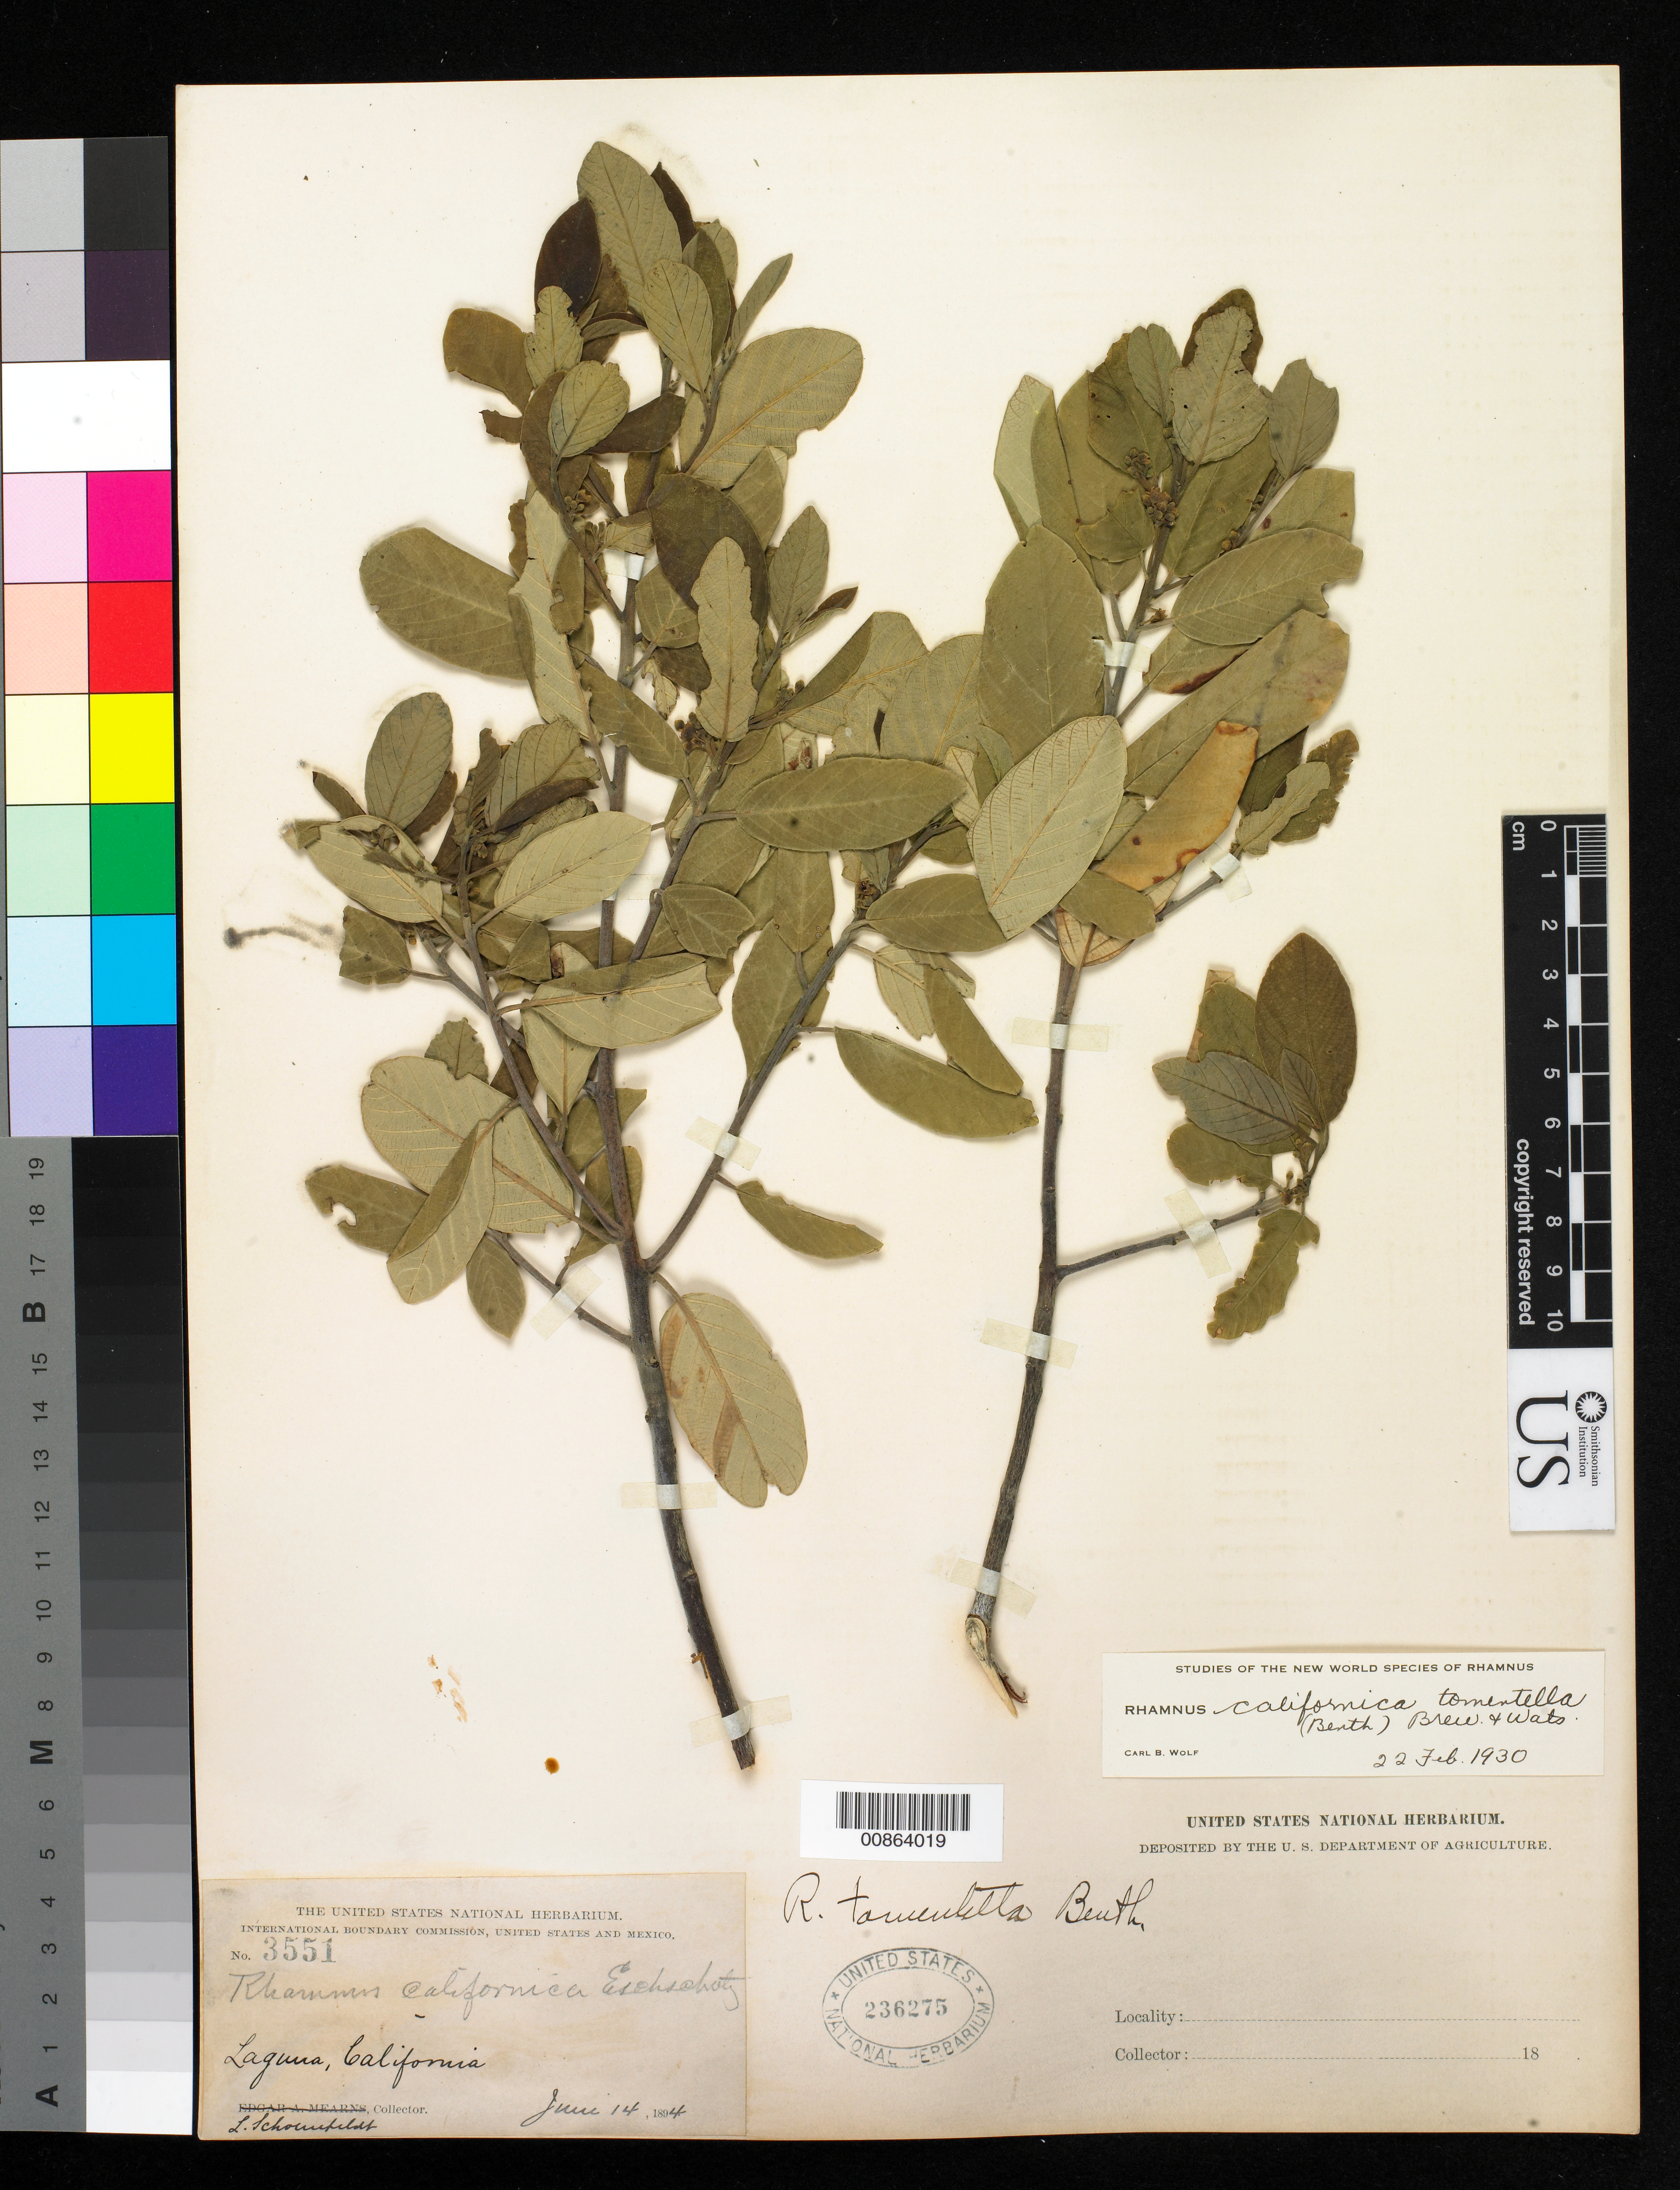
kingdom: Plantae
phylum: Tracheophyta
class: Magnoliopsida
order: Rosales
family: Rhamnaceae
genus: Frangula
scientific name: Frangula californica subsp. tomentella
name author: (Benth.) Kartesz & Gandhi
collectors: L. Schoenfeldt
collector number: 3551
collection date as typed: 14 Jun 1894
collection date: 1894-06-14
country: United States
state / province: California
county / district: Orange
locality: Laguna, California.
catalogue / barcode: US 236275